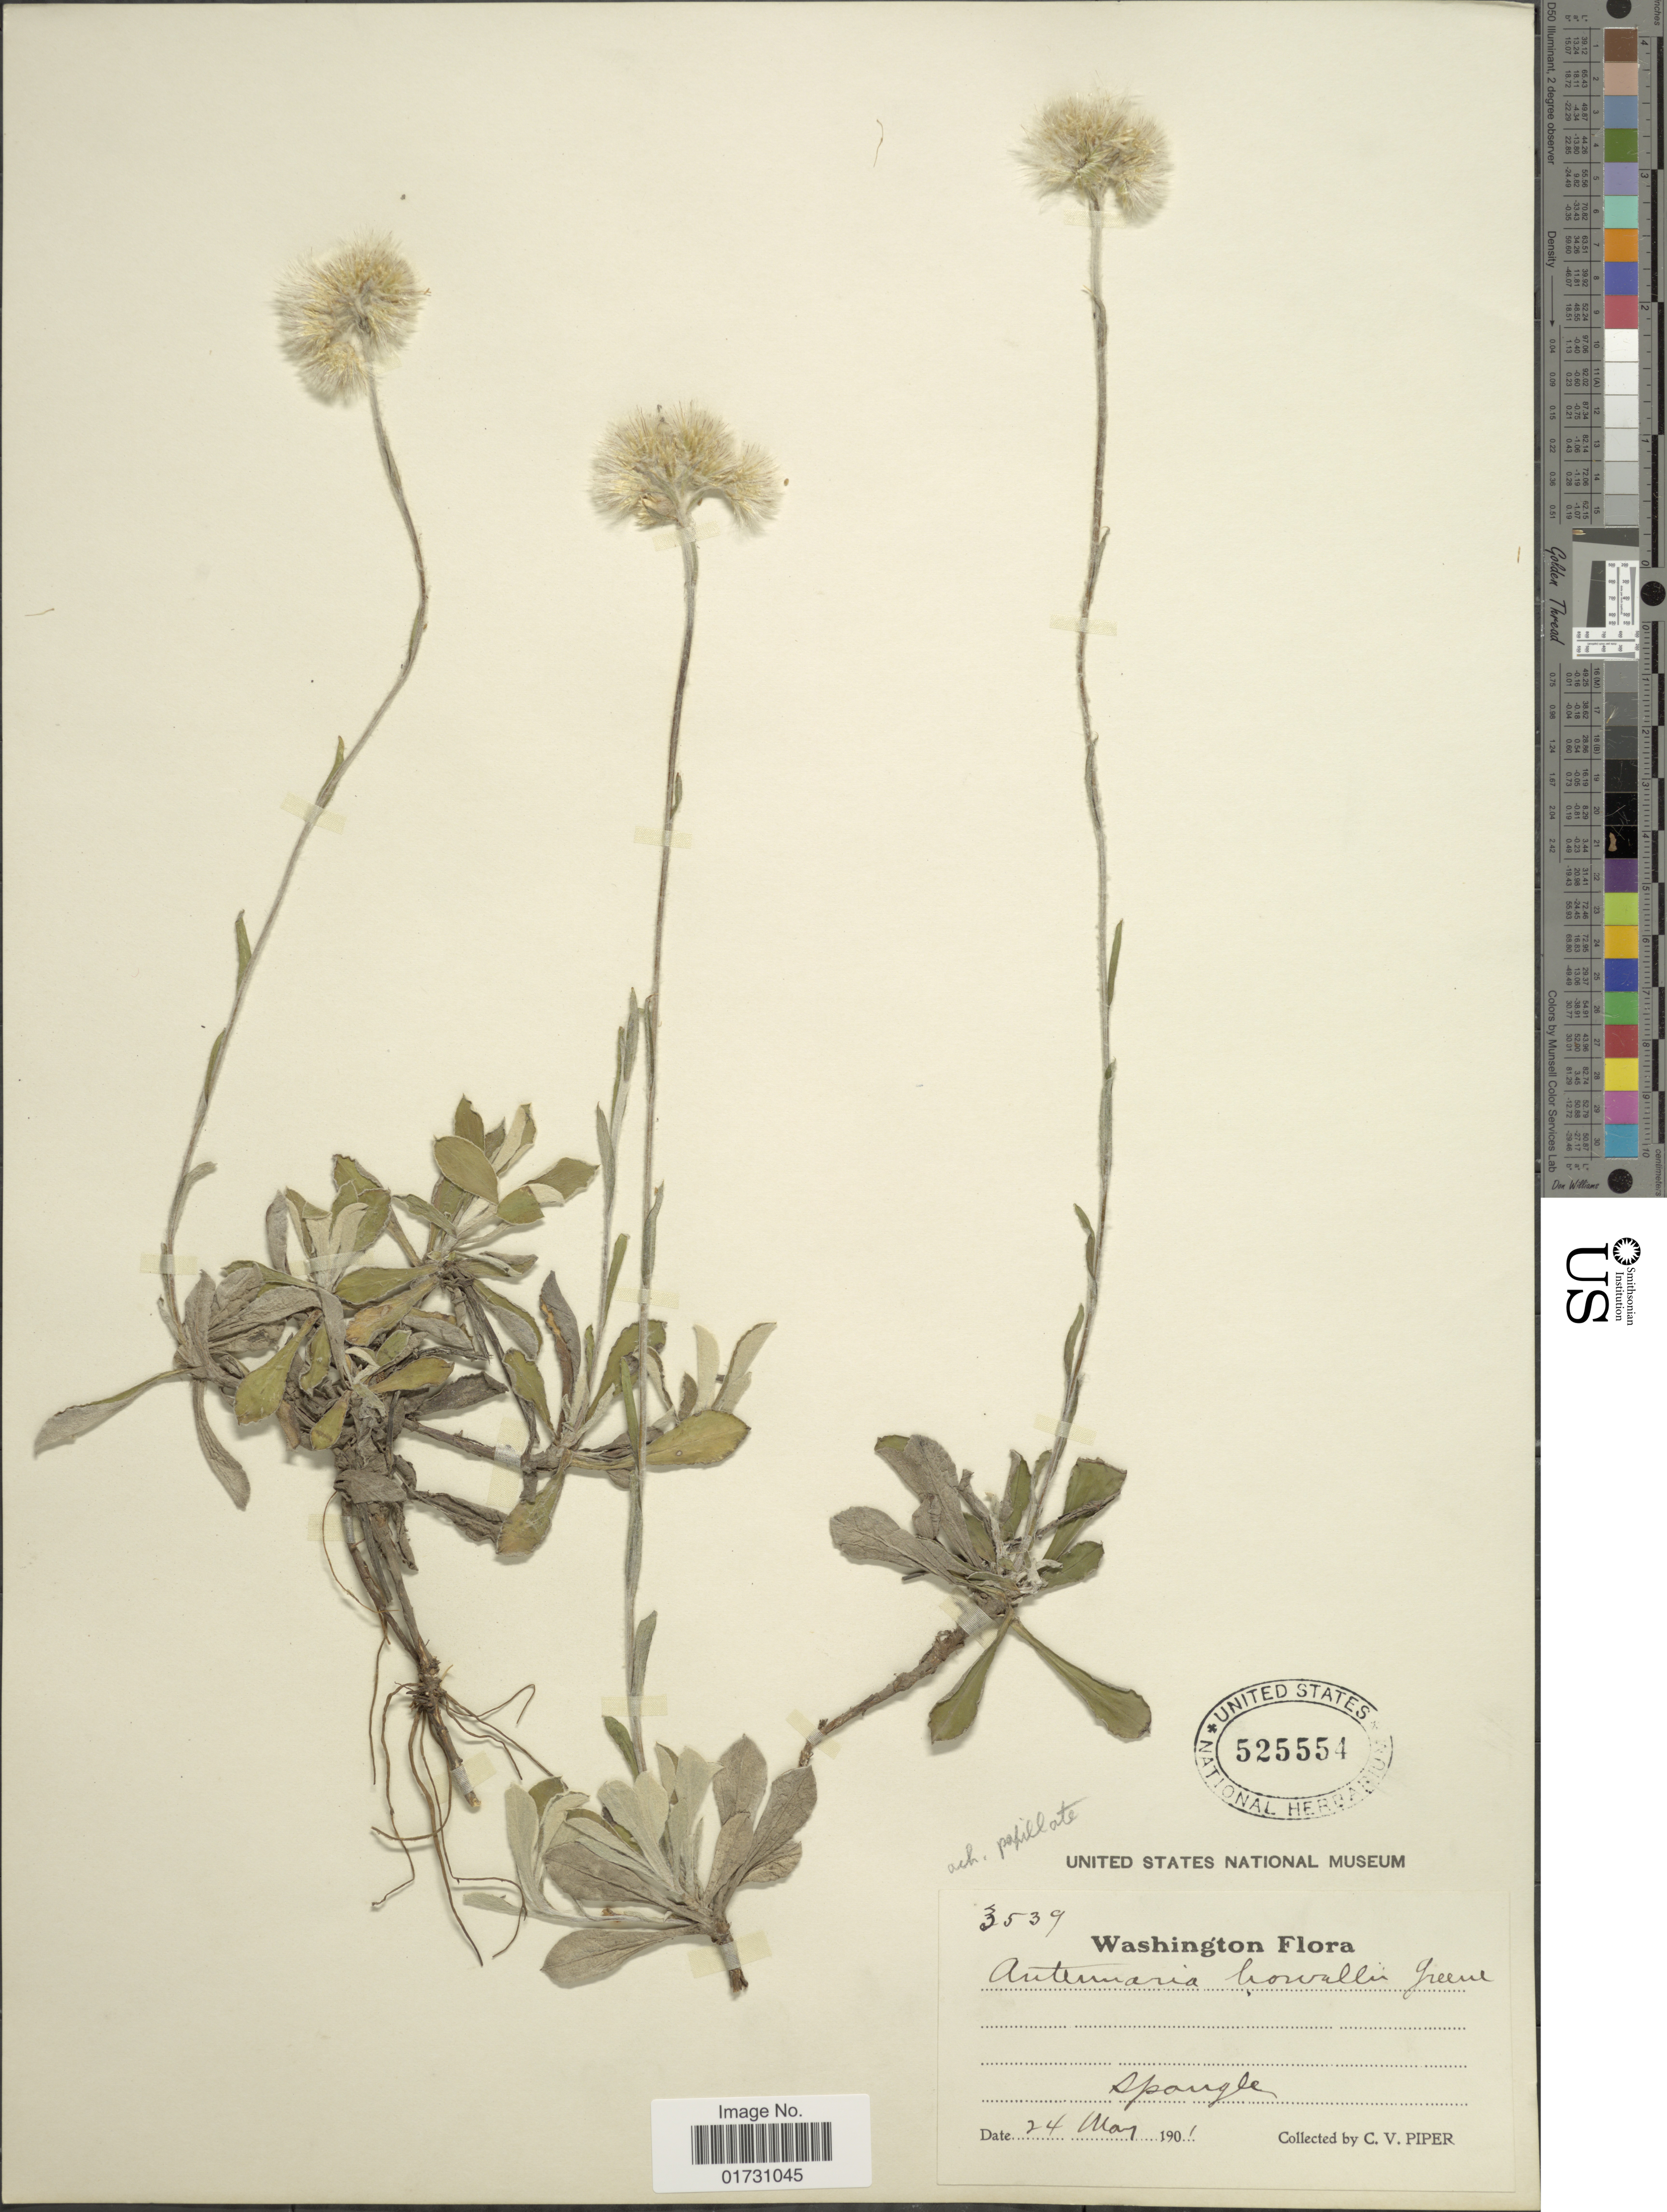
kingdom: Plantae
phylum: Tracheophyta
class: Magnoliopsida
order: Asterales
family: Asteraceae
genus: Antennaria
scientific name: Antennaria howellii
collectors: C. V. Piper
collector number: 3539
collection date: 1901-05-24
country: United States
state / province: Washington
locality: Spangle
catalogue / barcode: US 525554